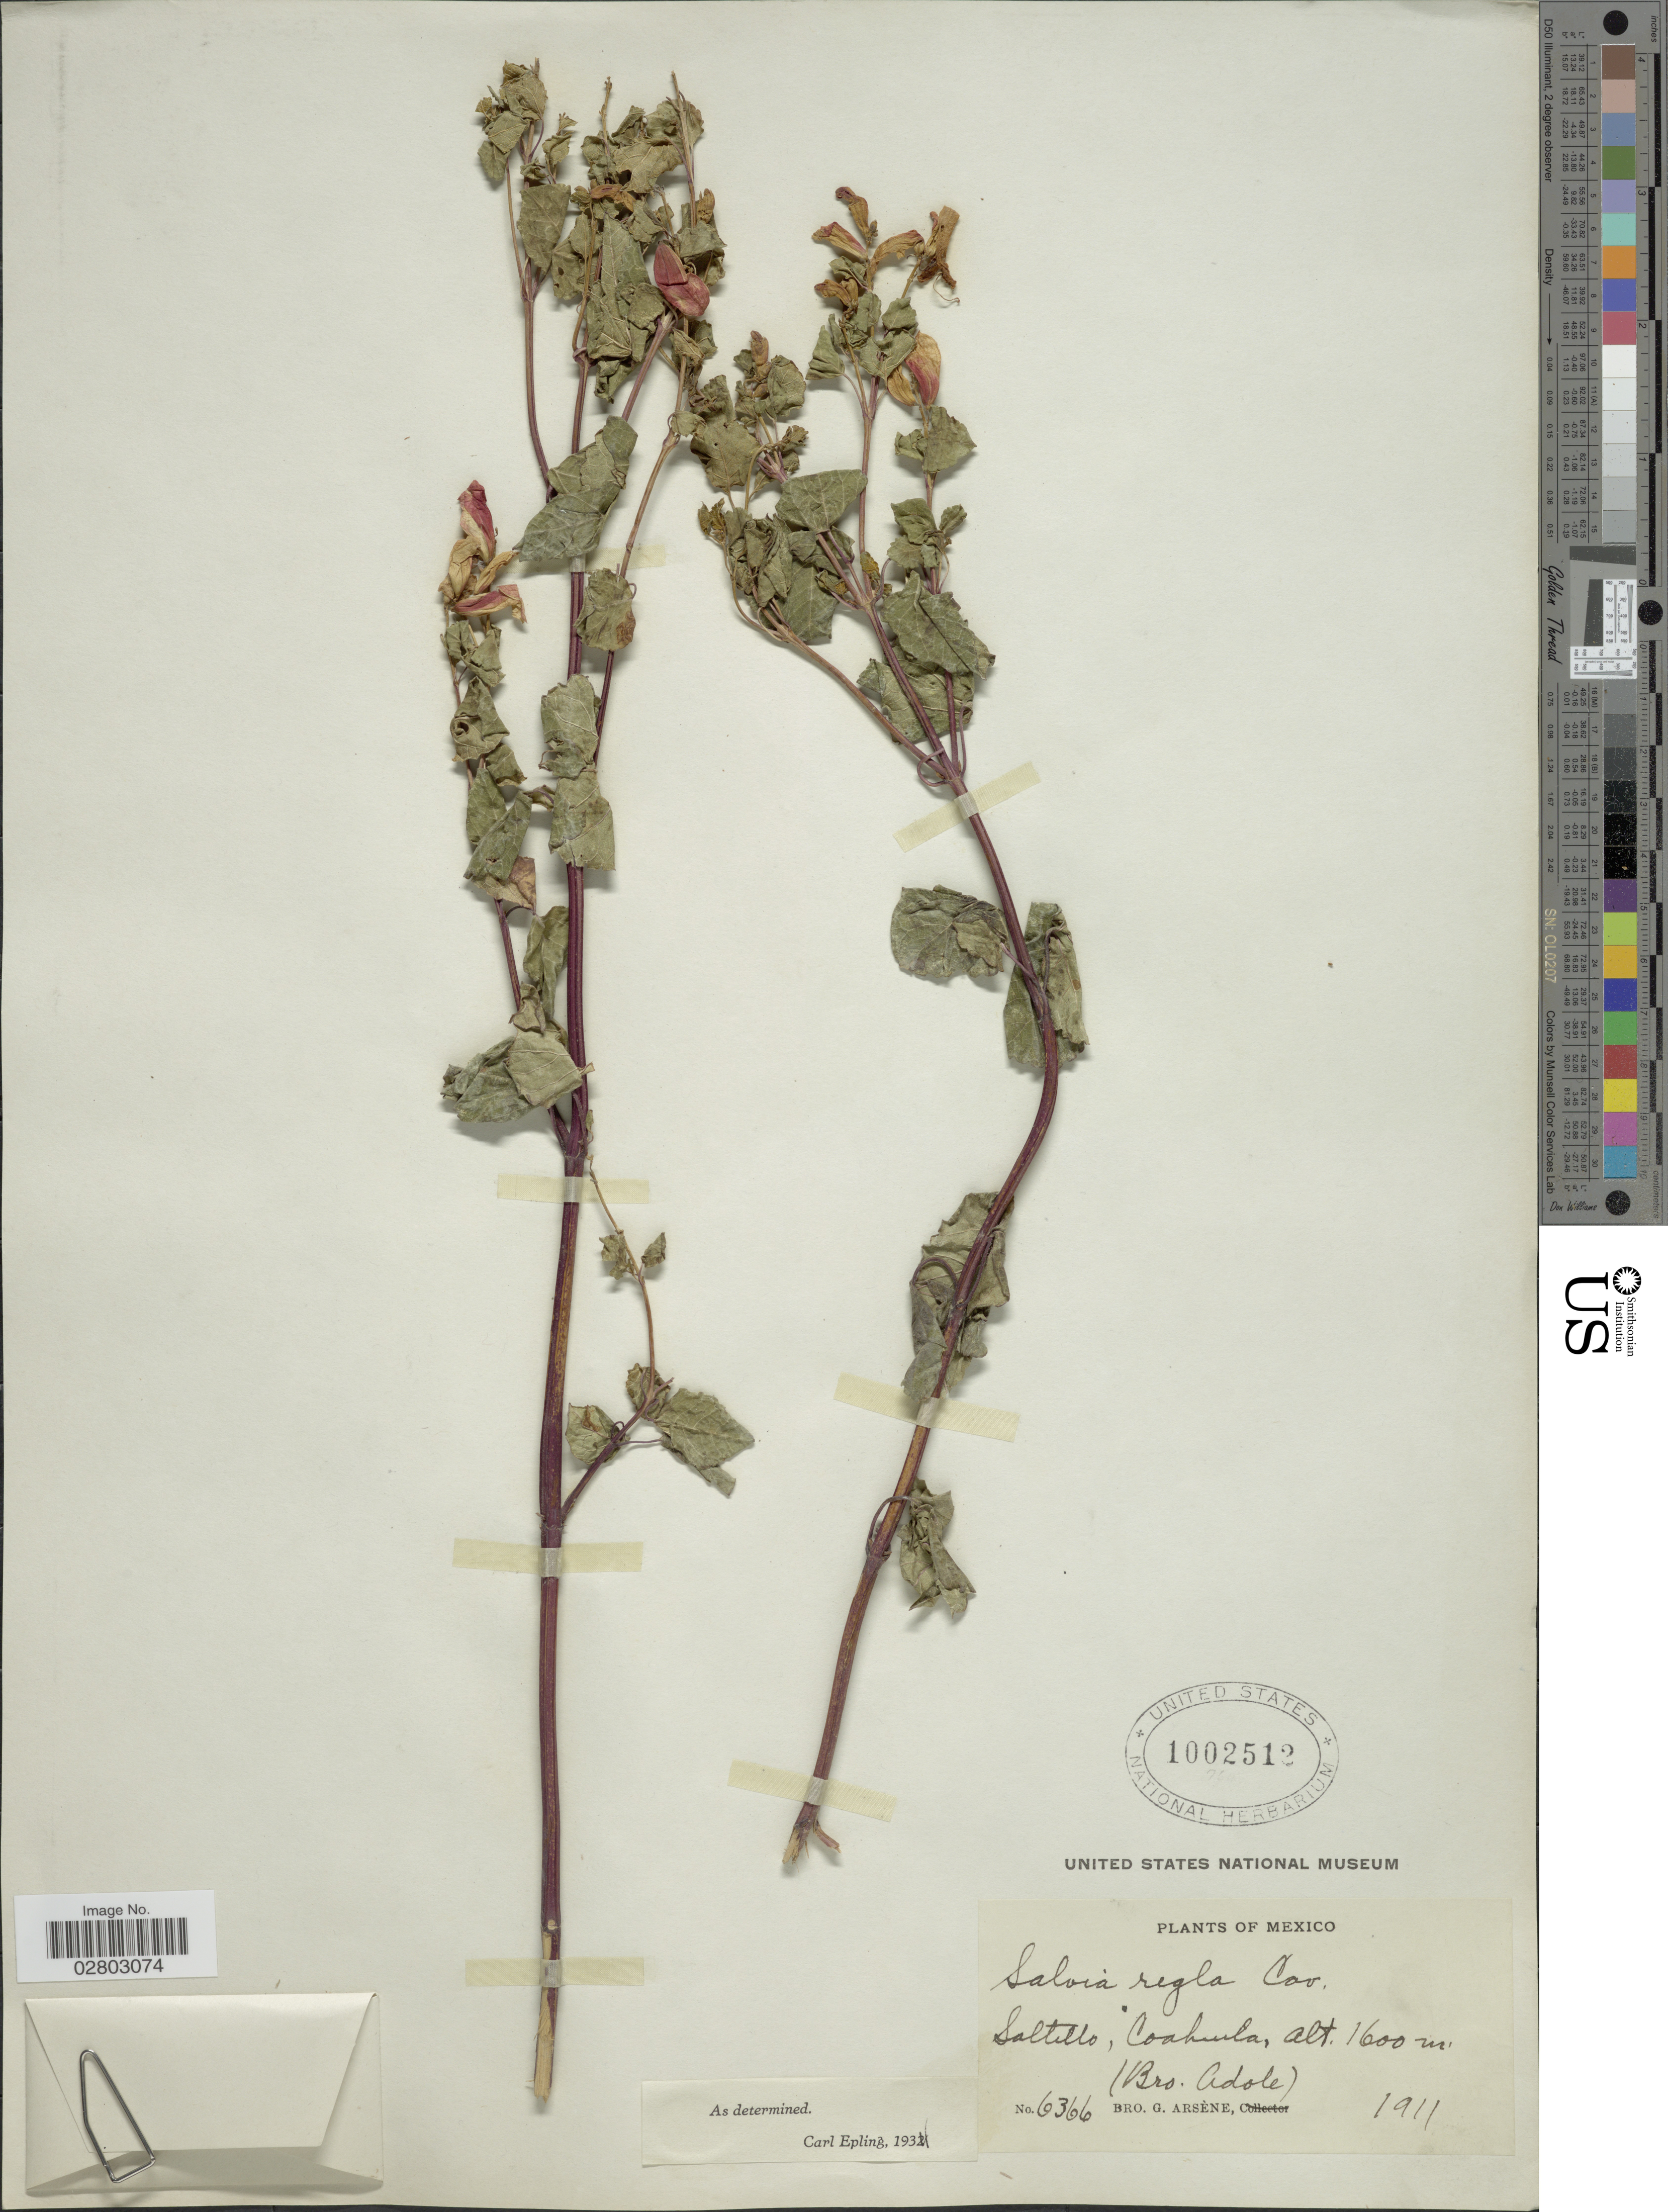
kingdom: Plantae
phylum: Tracheophyta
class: Magnoliopsida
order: Lamiales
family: Lamiaceae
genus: Salvia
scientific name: Salvia regla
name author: Cav.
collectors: Bro. G. Arsène & Bro. Adole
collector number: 6366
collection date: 1911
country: Mexico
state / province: Coahuila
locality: Saltillo, Coahuila.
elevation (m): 1600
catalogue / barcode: US 1002512